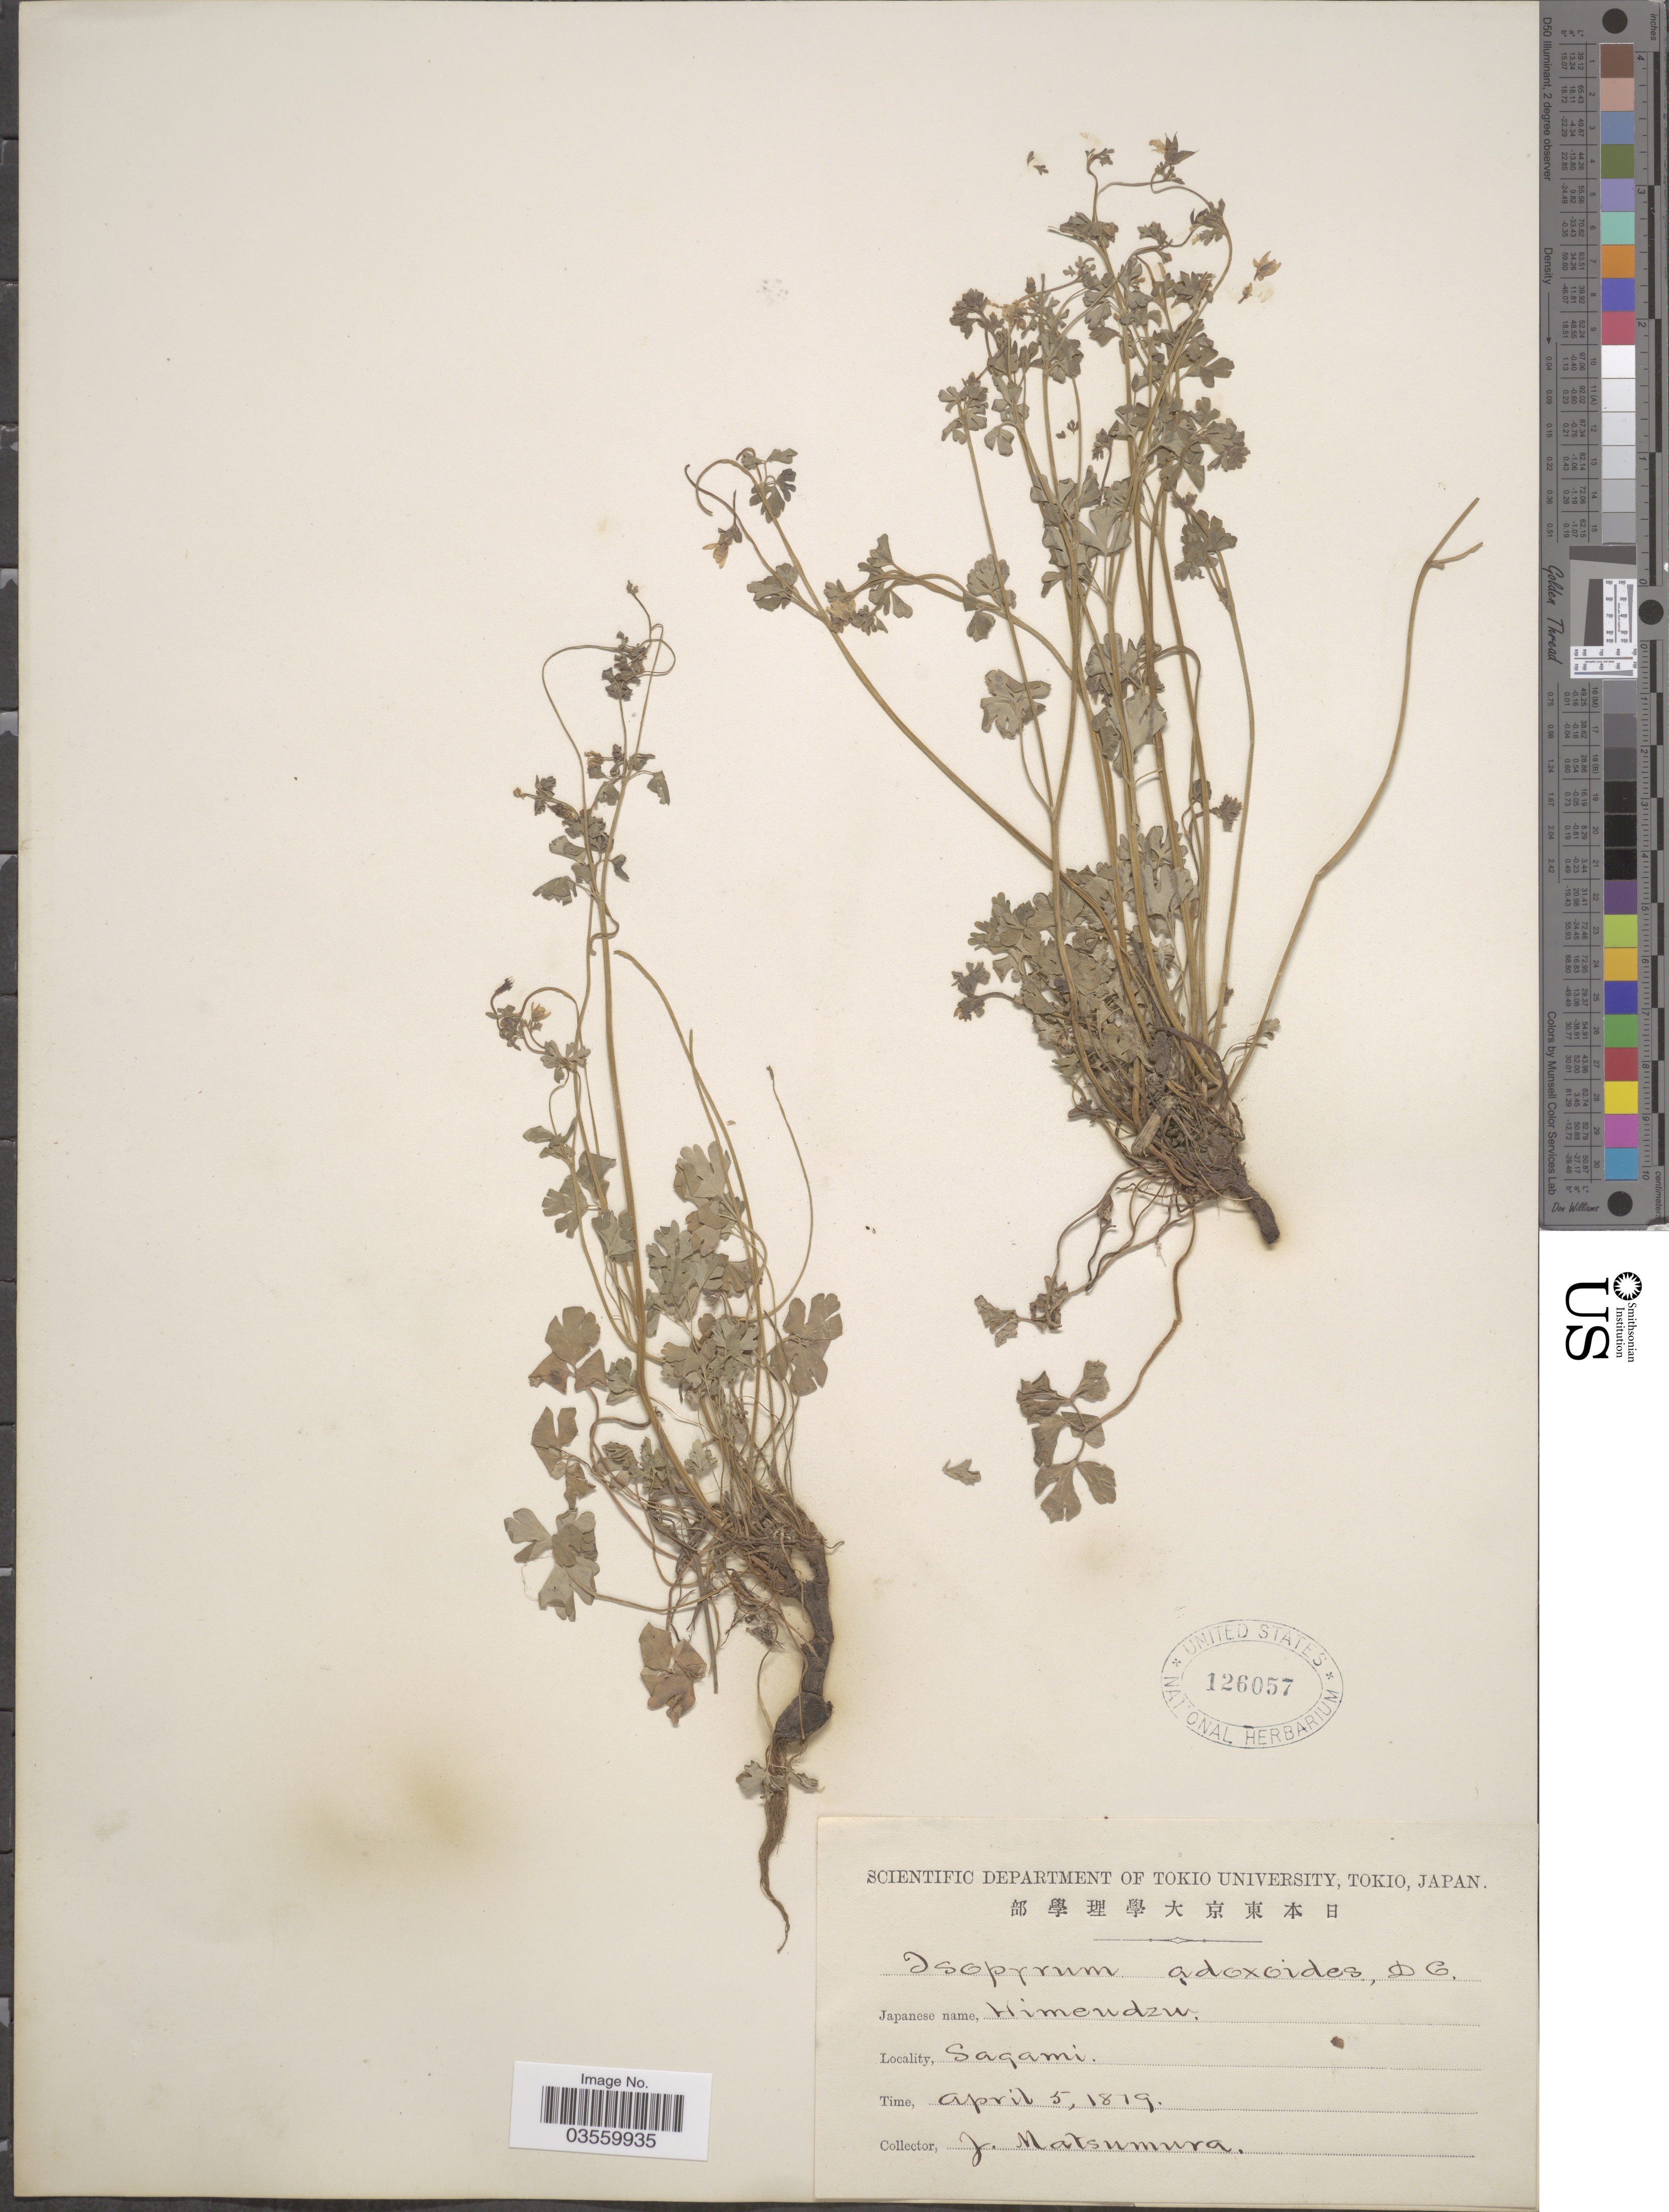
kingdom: Plantae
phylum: Tracheophyta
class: Magnoliopsida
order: Ranunculales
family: Ranunculaceae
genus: Semiaquilegia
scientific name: Semiaquilegia adoxoides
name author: (DC.) Makino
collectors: J. Matsumura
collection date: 1879-04-05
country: Japan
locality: Sagami.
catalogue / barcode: US 126057